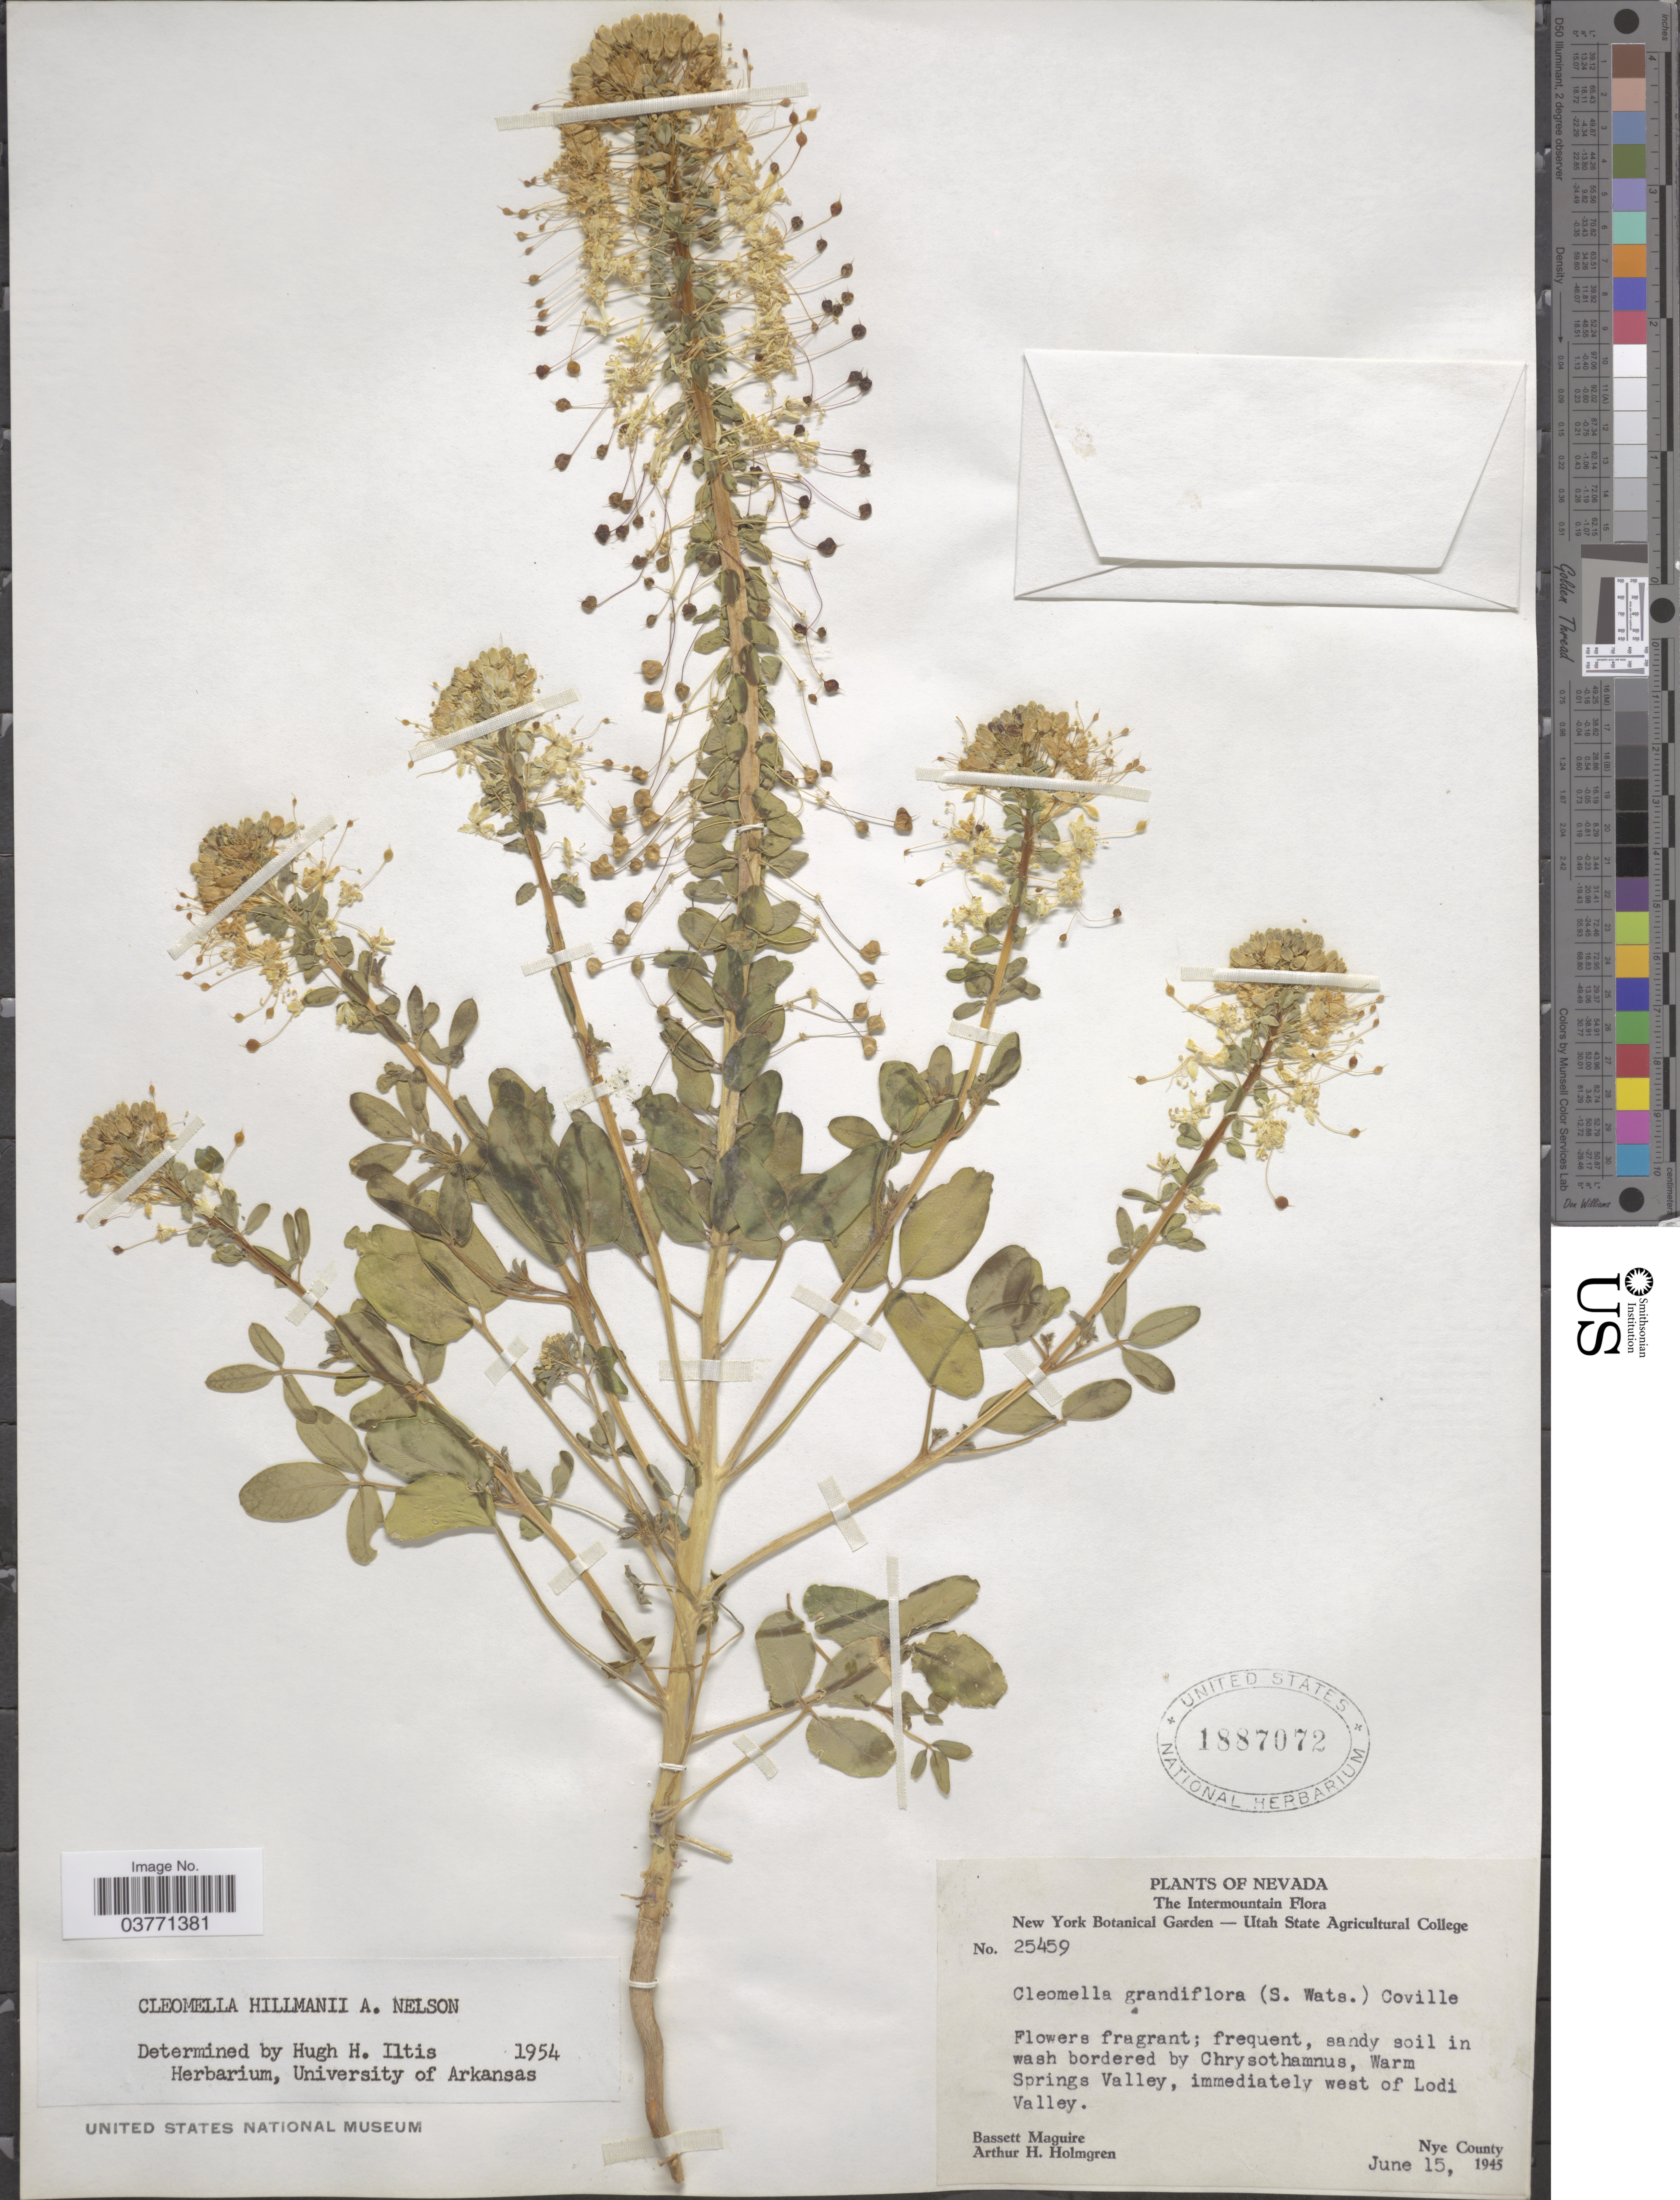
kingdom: Plantae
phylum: Tracheophyta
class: Magnoliopsida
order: Brassicales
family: Cleomaceae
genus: Cleomella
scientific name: Cleomella hillmanii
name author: A. Nelson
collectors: B. Maguire & A. H. Holmgren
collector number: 25459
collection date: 1945-06-15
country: United States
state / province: Nevada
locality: The Intermountain. Warm Springs Valley, immediately west of Lodi Valley. Nye County.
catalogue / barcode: US 1887072